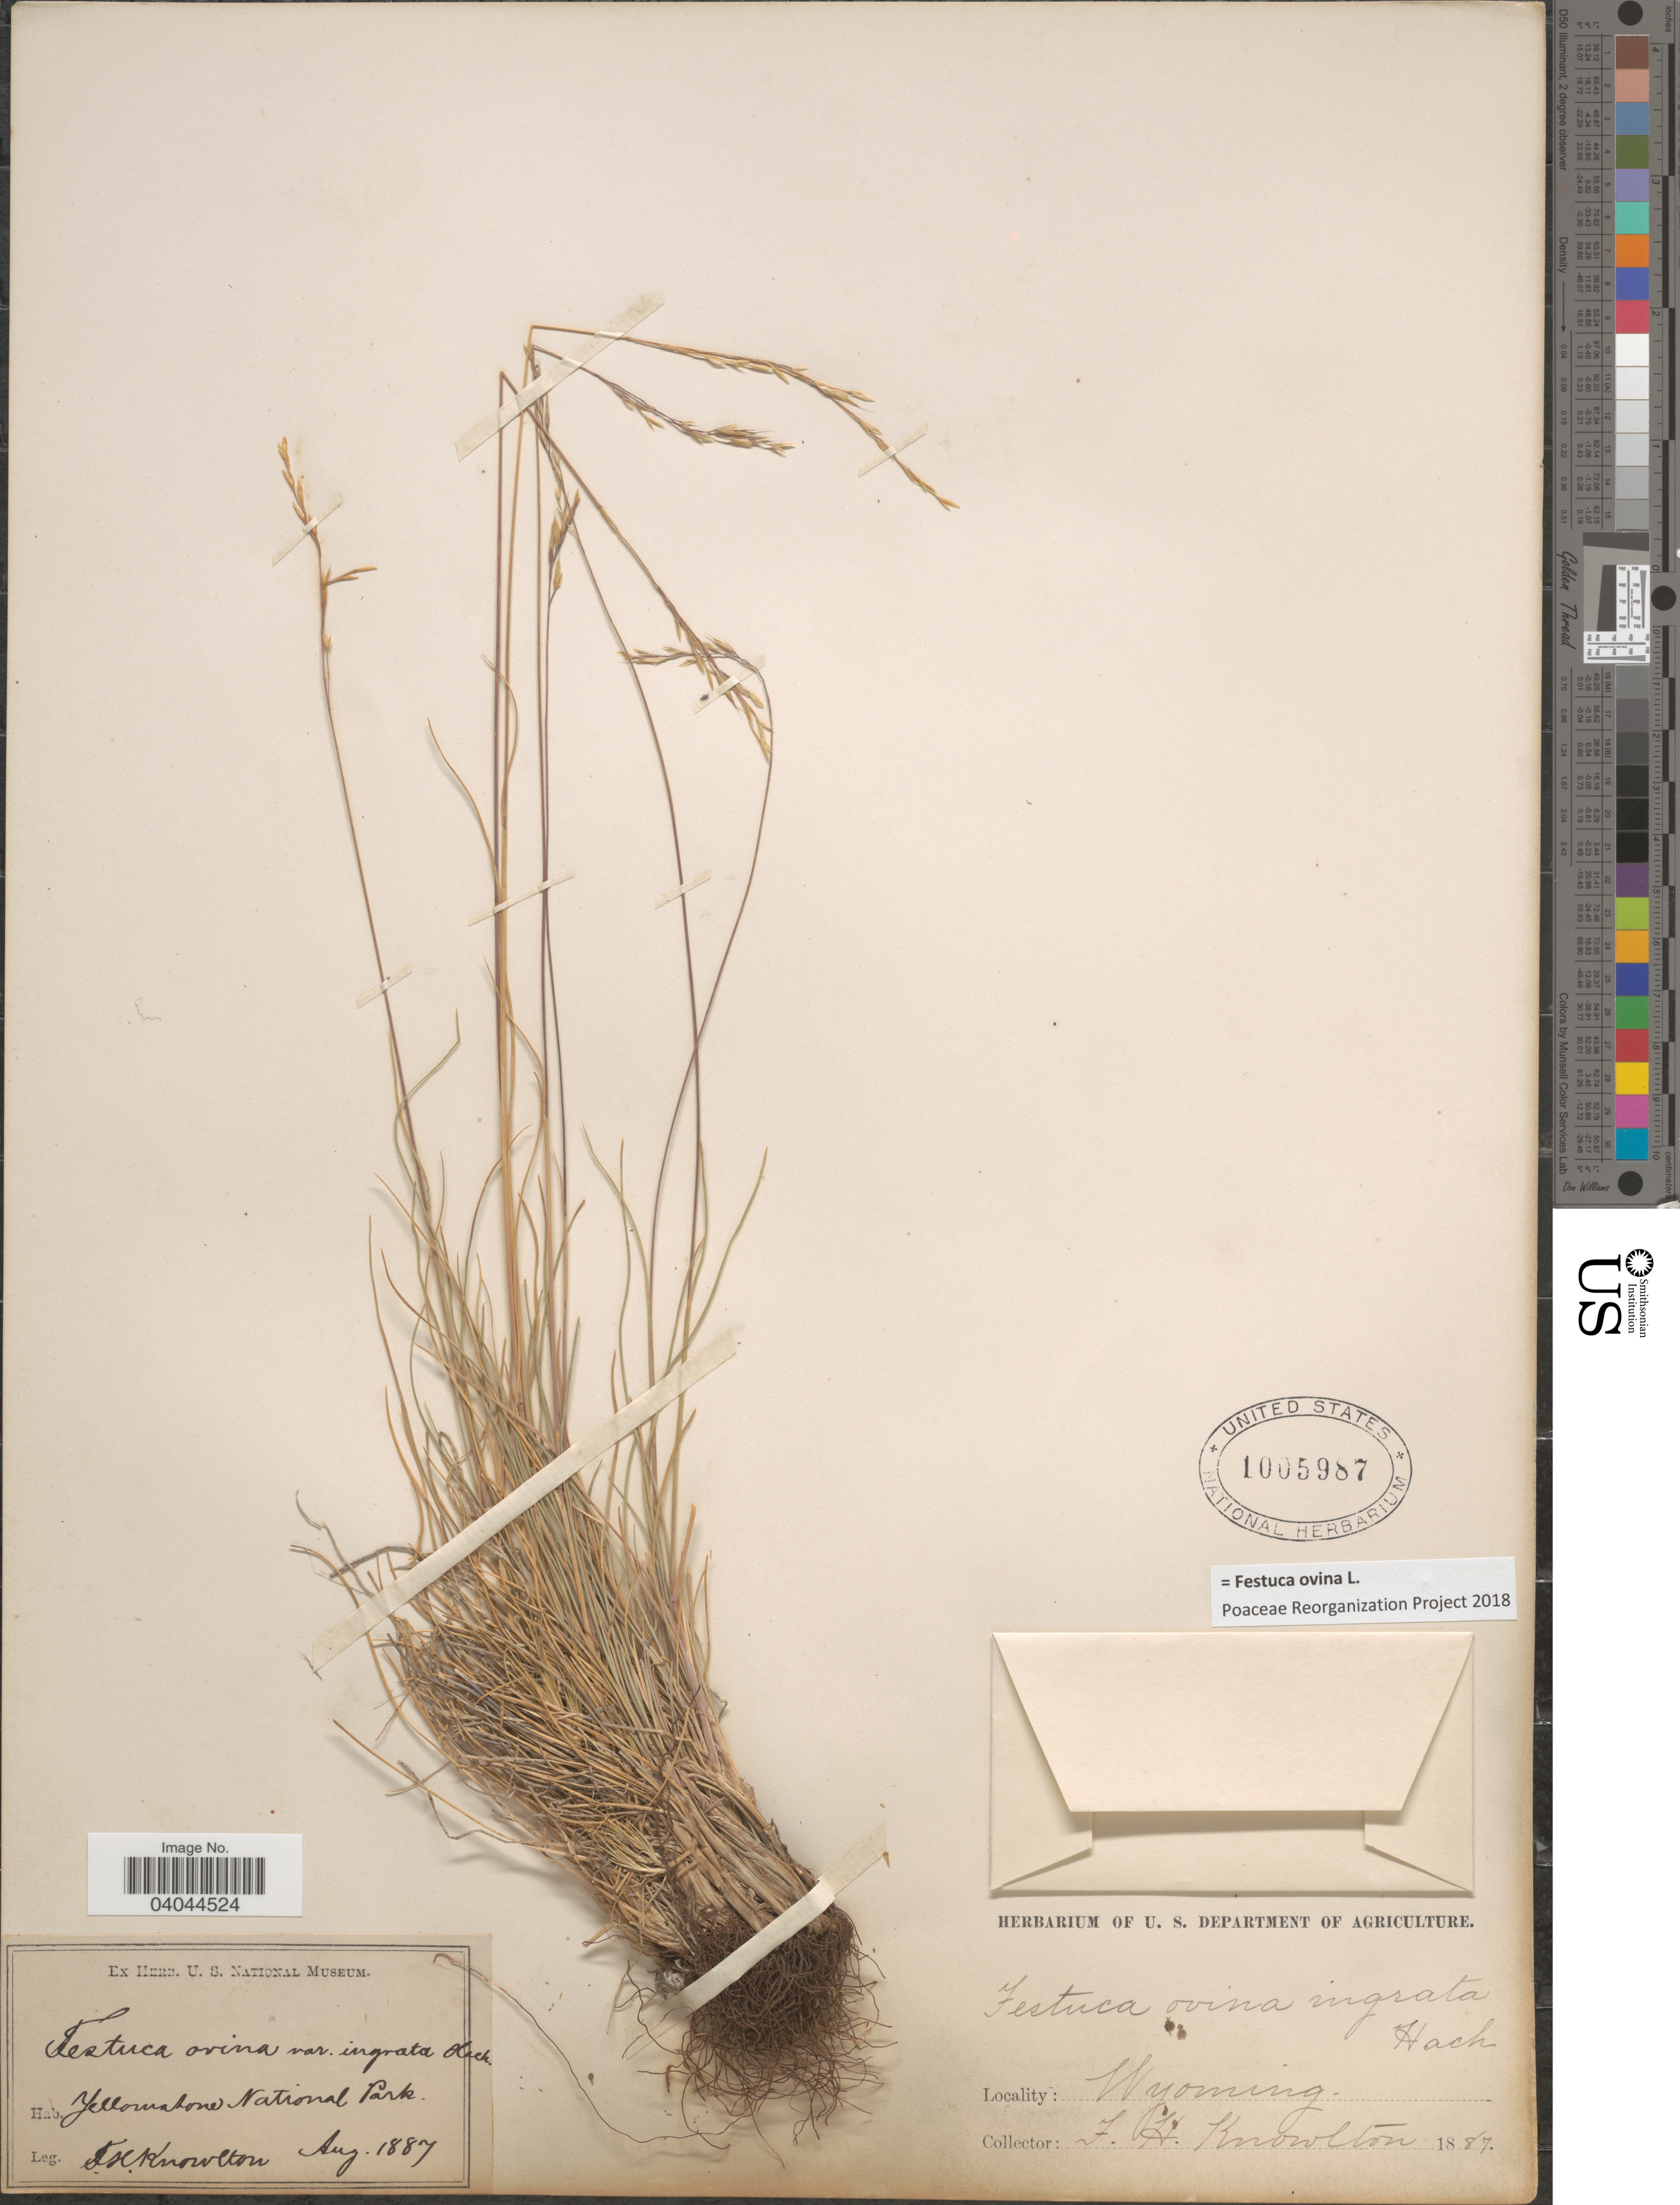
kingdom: Plantae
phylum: Tracheophyta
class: Liliopsida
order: Poales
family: Poaceae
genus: Festuca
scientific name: Festuca ovina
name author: L.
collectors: F. H. Knowlton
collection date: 1887-08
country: United States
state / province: Wyoming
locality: Yellowstone National Park.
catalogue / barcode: US 1005987